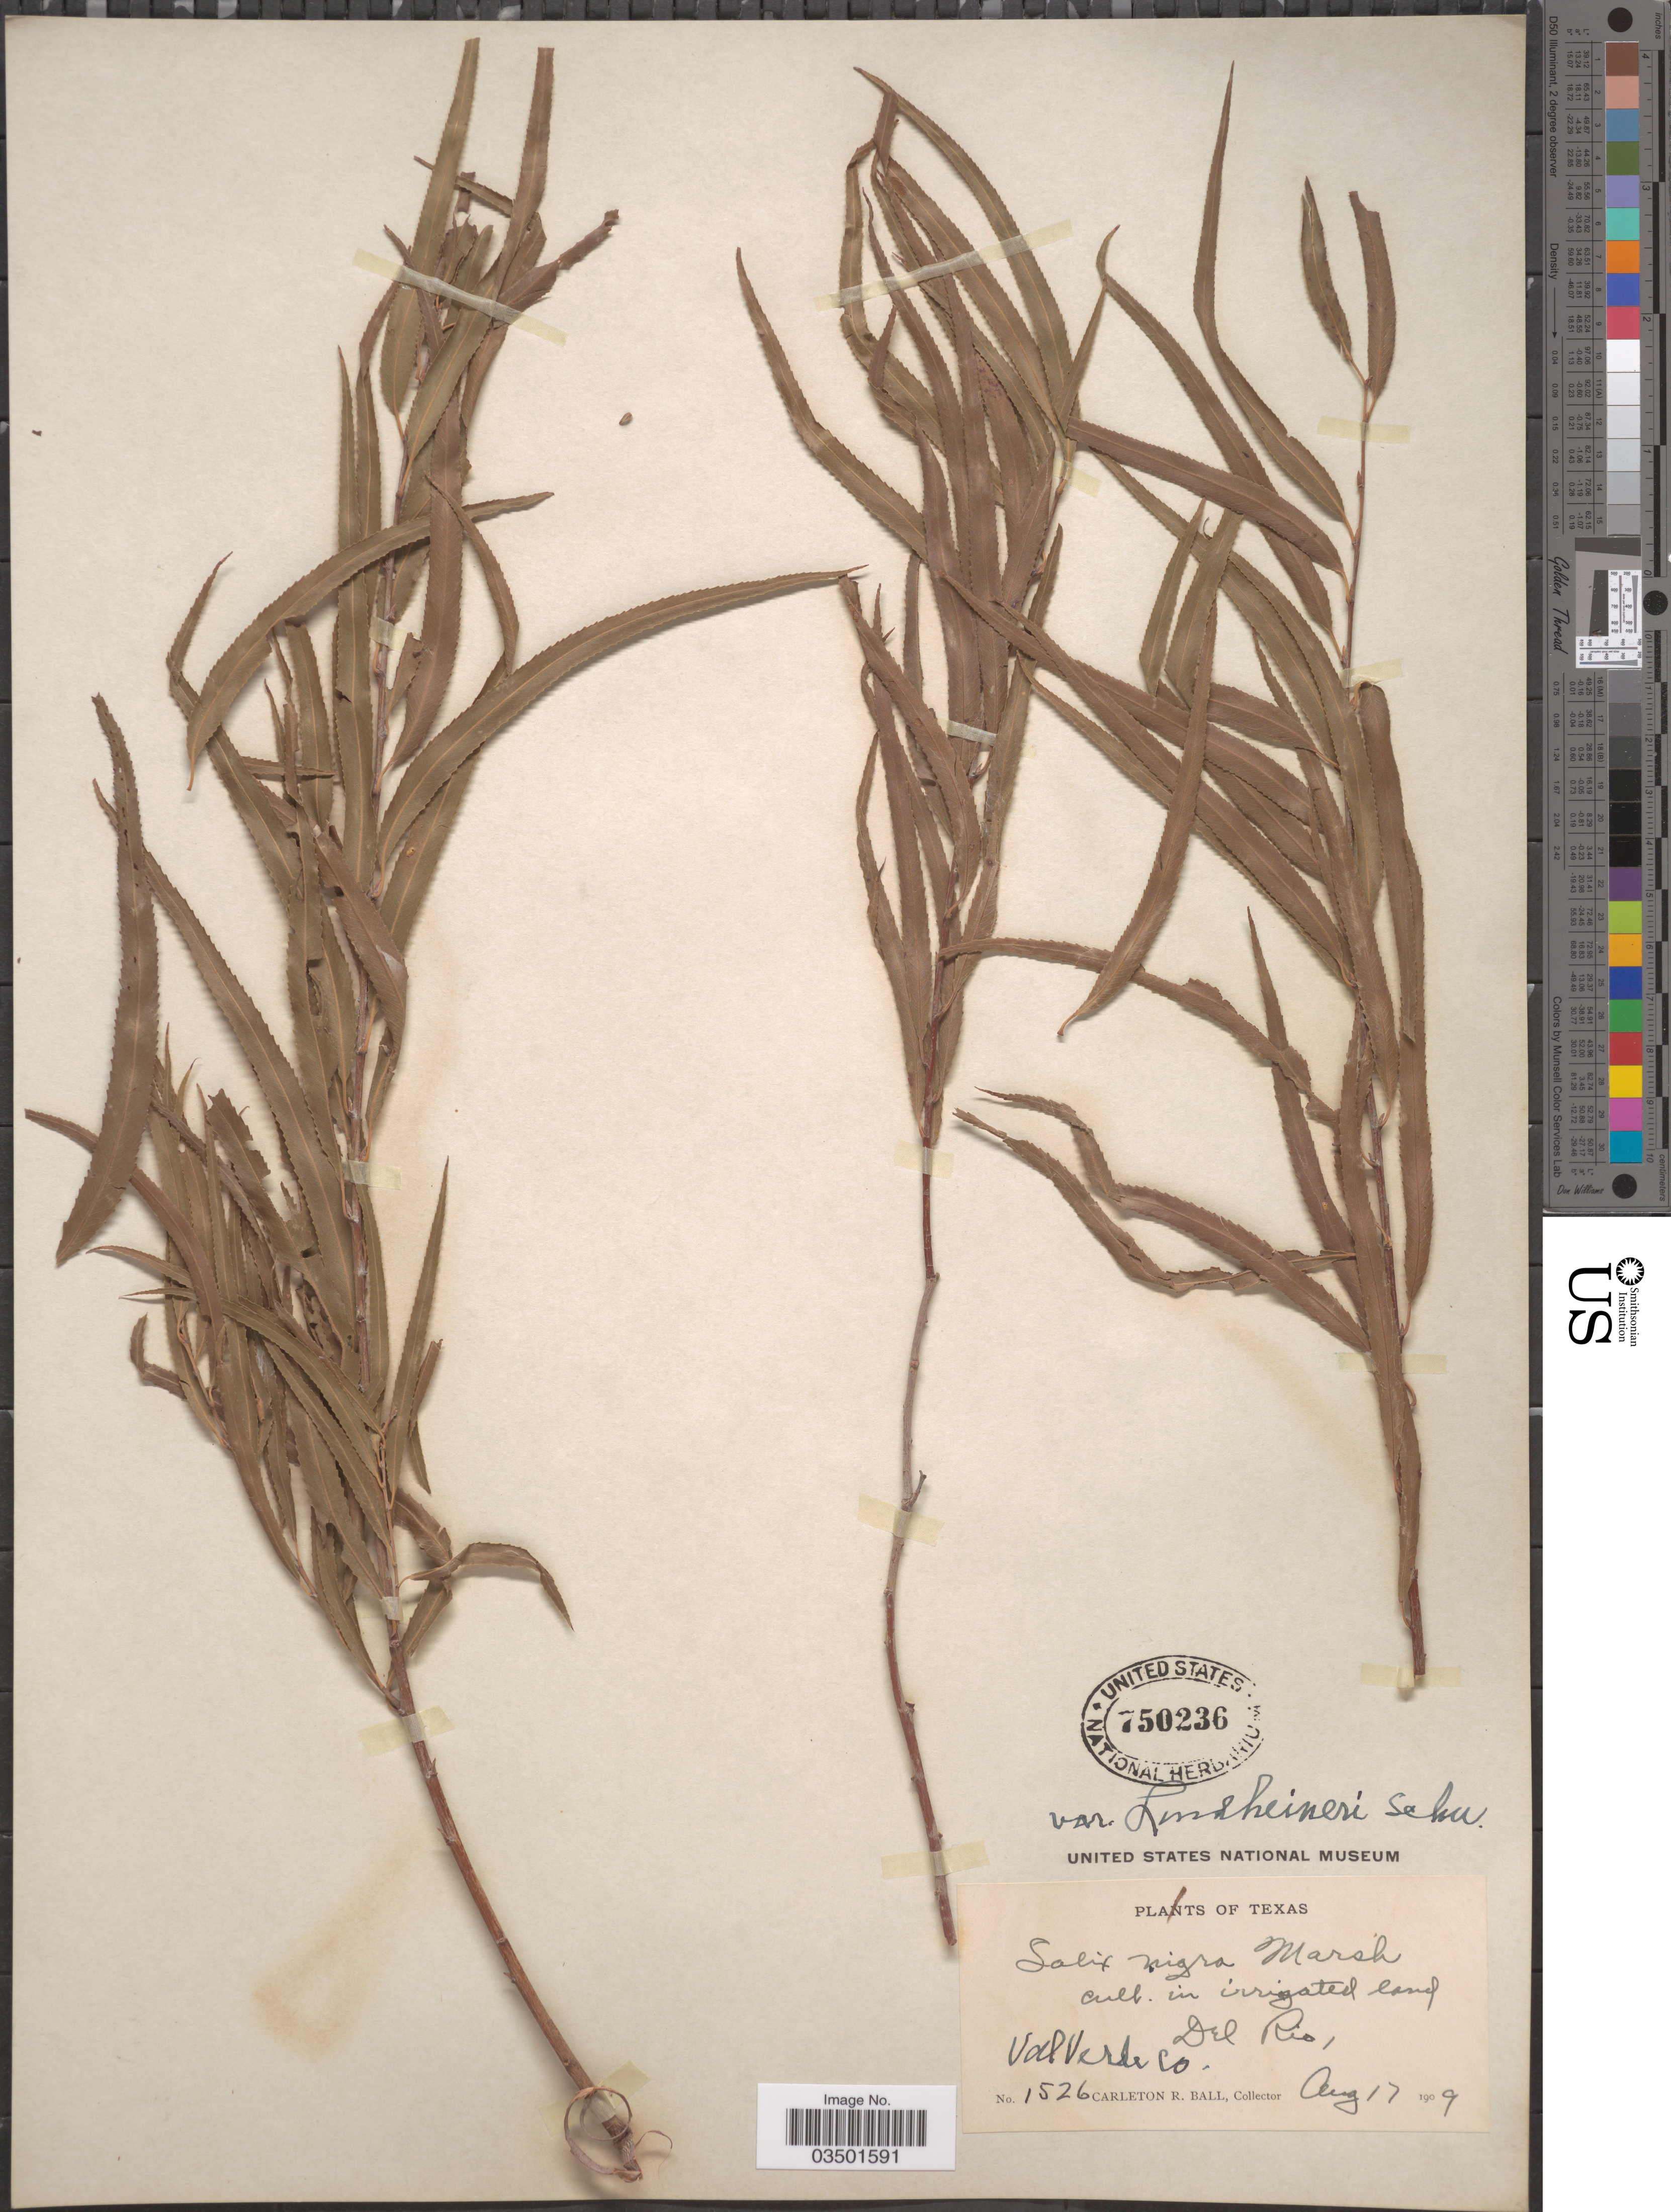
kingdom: Plantae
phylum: Tracheophyta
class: Magnoliopsida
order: Malpighiales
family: Salicaceae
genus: Salix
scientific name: Salix nigra var. lindheimeri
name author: C.K. Schneid.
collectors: C. R. Ball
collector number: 1526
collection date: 1909-08-17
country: United States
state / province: Texas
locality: Del Rio, Val Verde Co. Irrigated land.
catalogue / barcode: US 750236